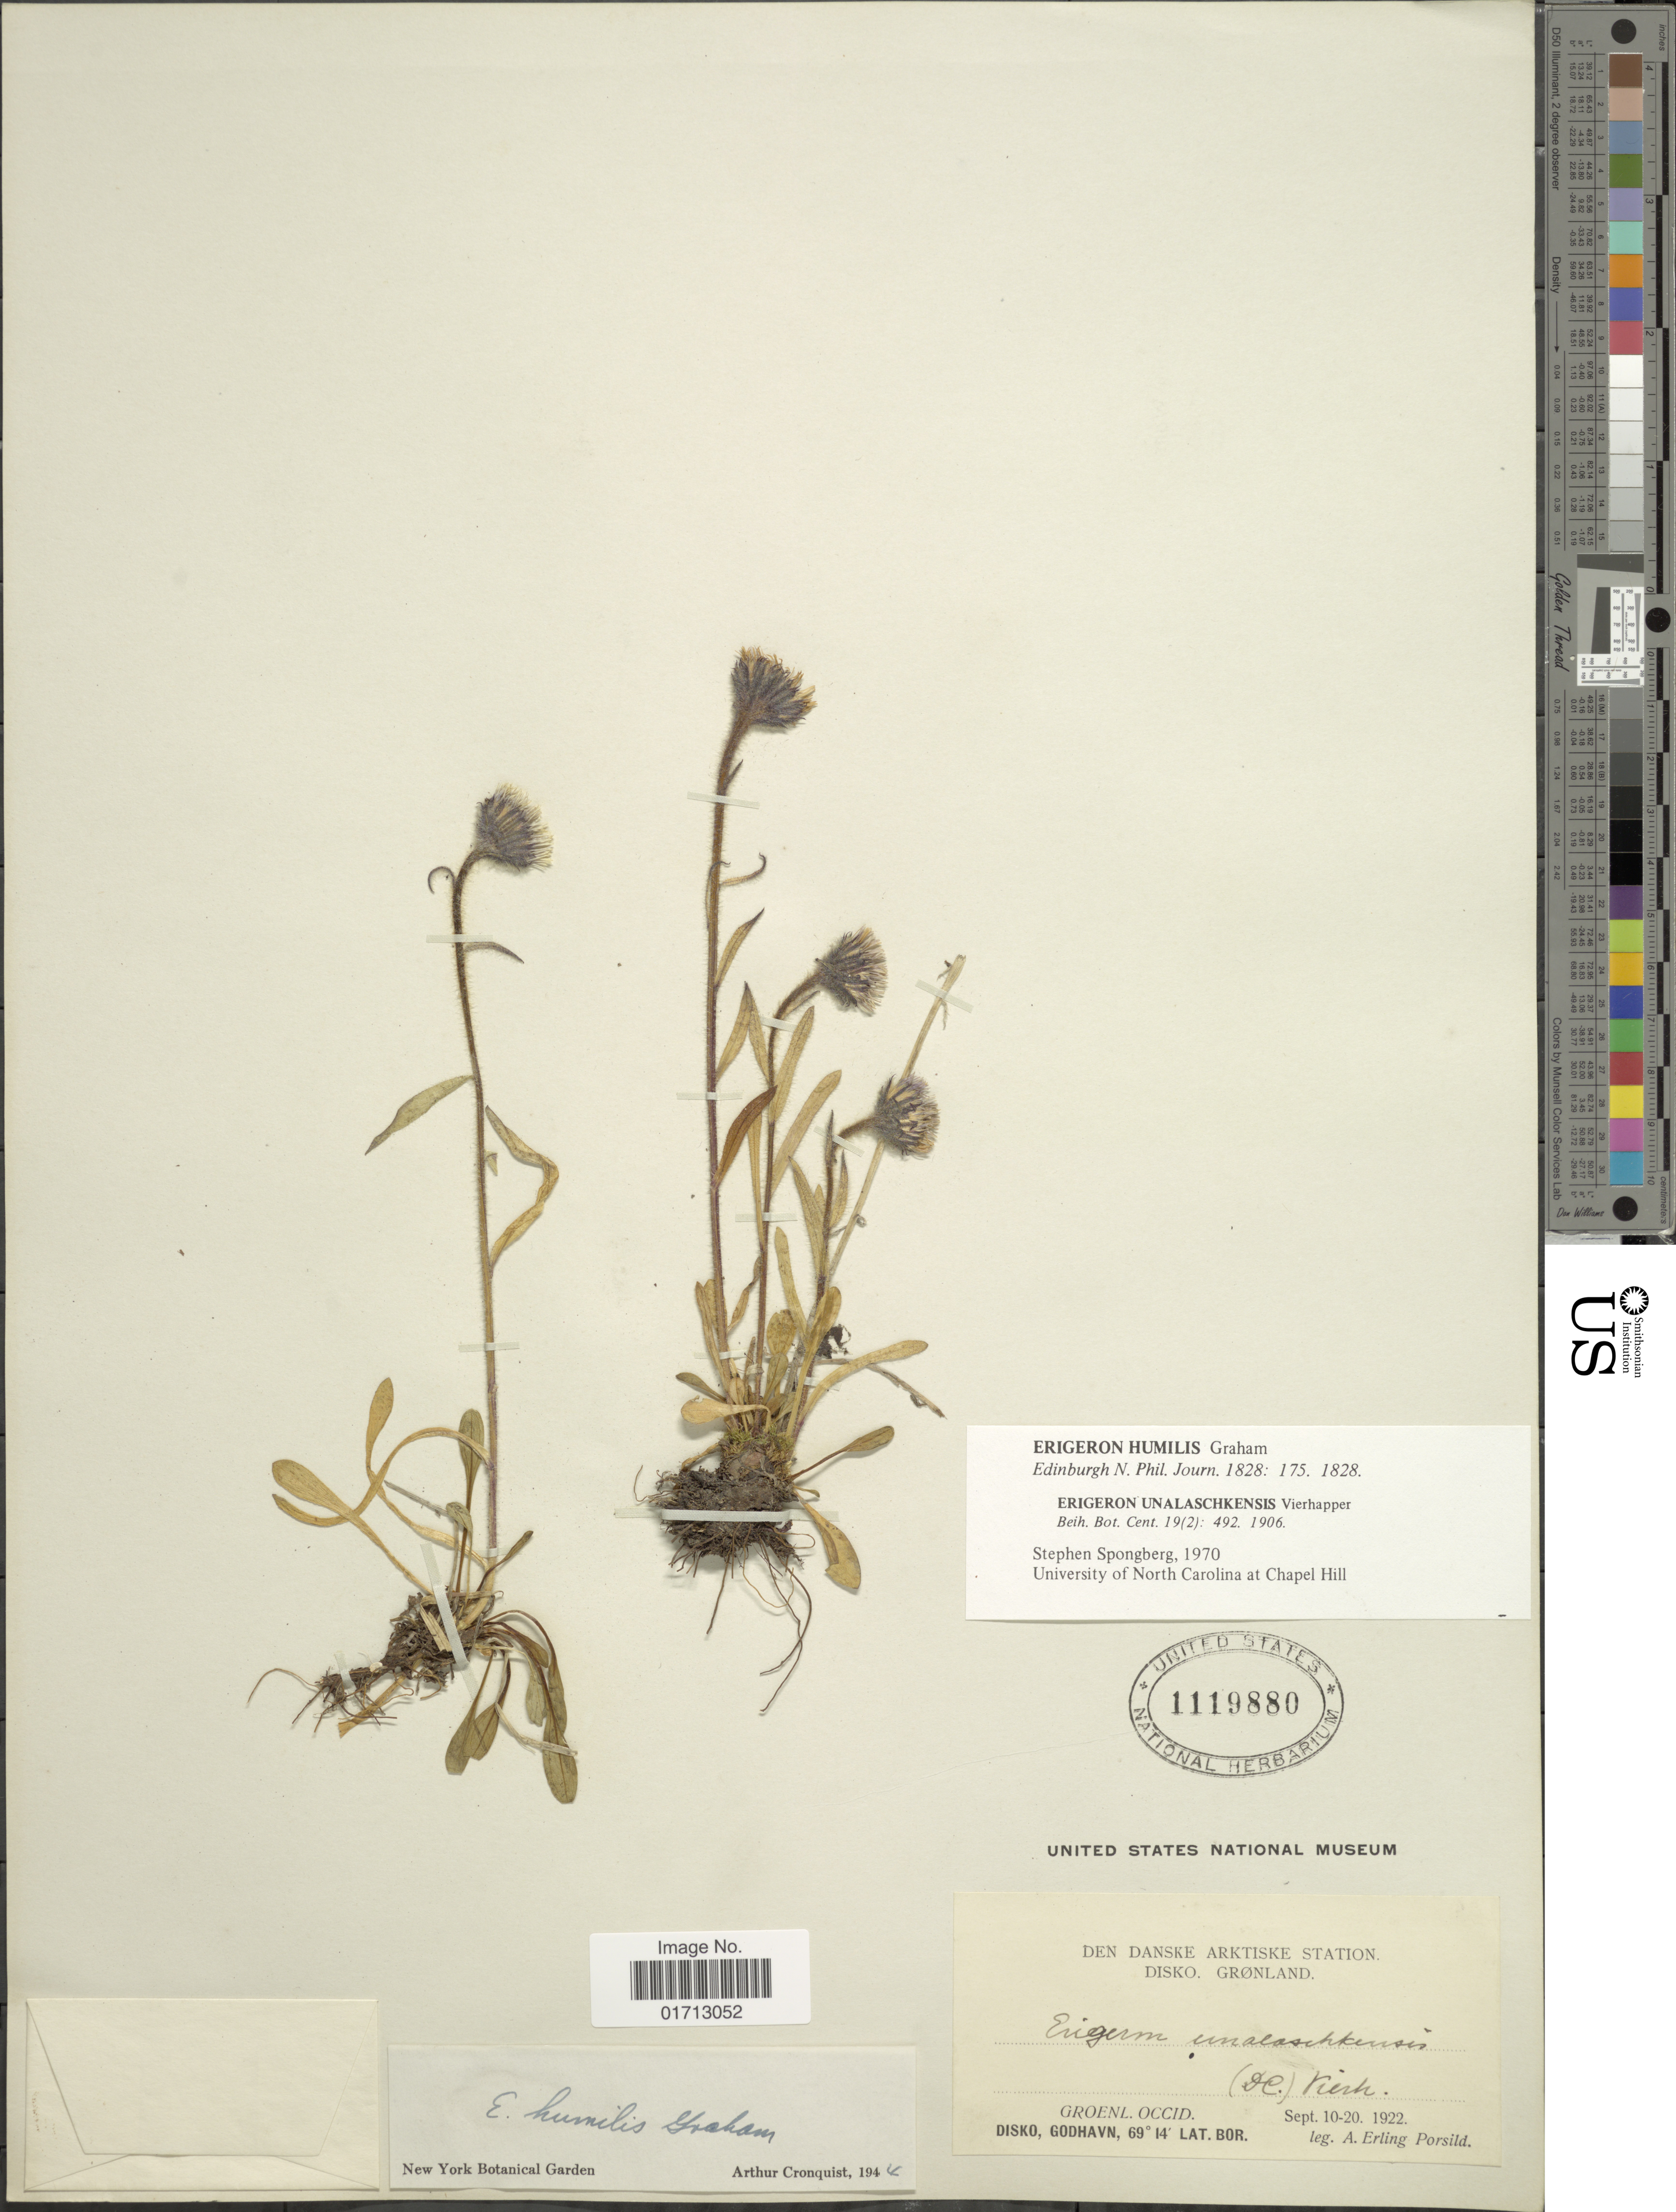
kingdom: Plantae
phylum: Tracheophyta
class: Magnoliopsida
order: Asterales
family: Asteraceae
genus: Erigeron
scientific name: Erigeron humilis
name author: Graham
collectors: A. E. Porsild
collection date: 1922-09-10/1922-09-20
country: Greenland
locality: Den Danke Arktiske Station, Disko, Grondland. Groenl. Occid. Disko, Godhavn.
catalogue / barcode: US 1119880